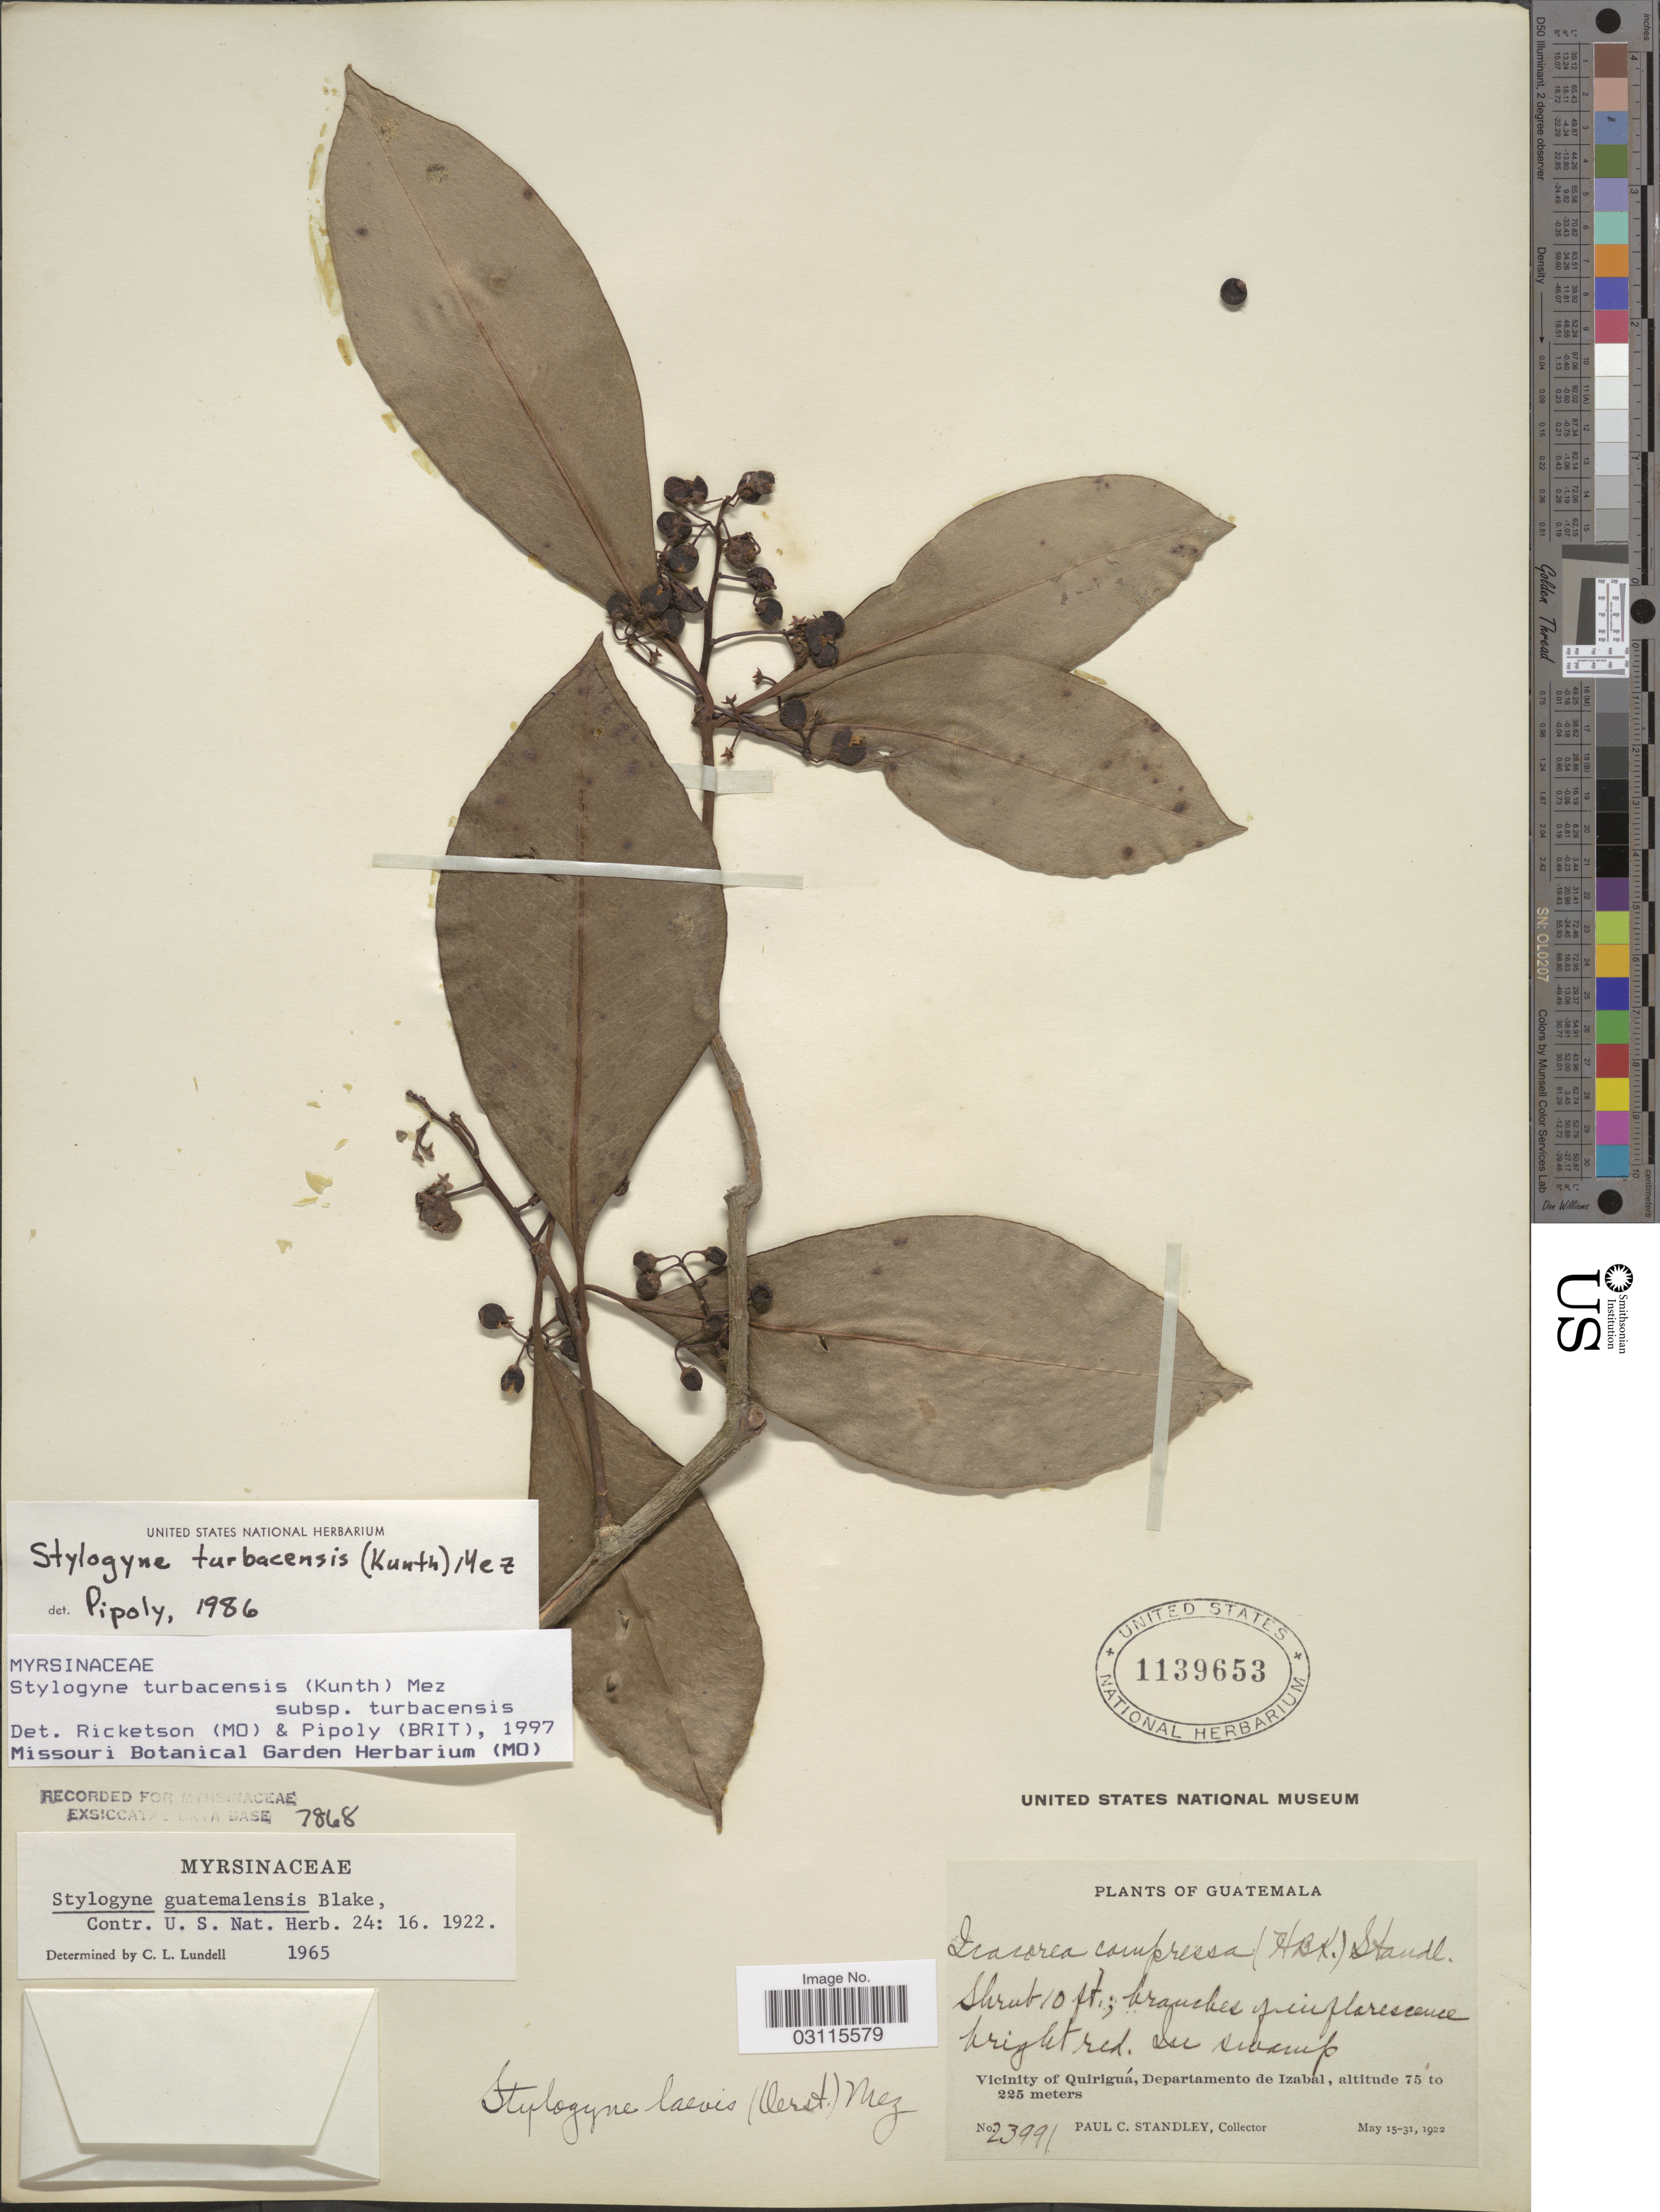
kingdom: Plantae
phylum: Tracheophyta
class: Magnoliopsida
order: Ericales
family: Primulaceae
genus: Stylogyne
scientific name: Stylogyne turbacensis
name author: (Kunth) Mez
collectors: P. C. Standley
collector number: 23991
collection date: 1922-05-15/1922-05-31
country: Guatemala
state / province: Izabal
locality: Vicinity of Quiriguá, Departamento de Izabal.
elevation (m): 75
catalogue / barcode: US 1139653